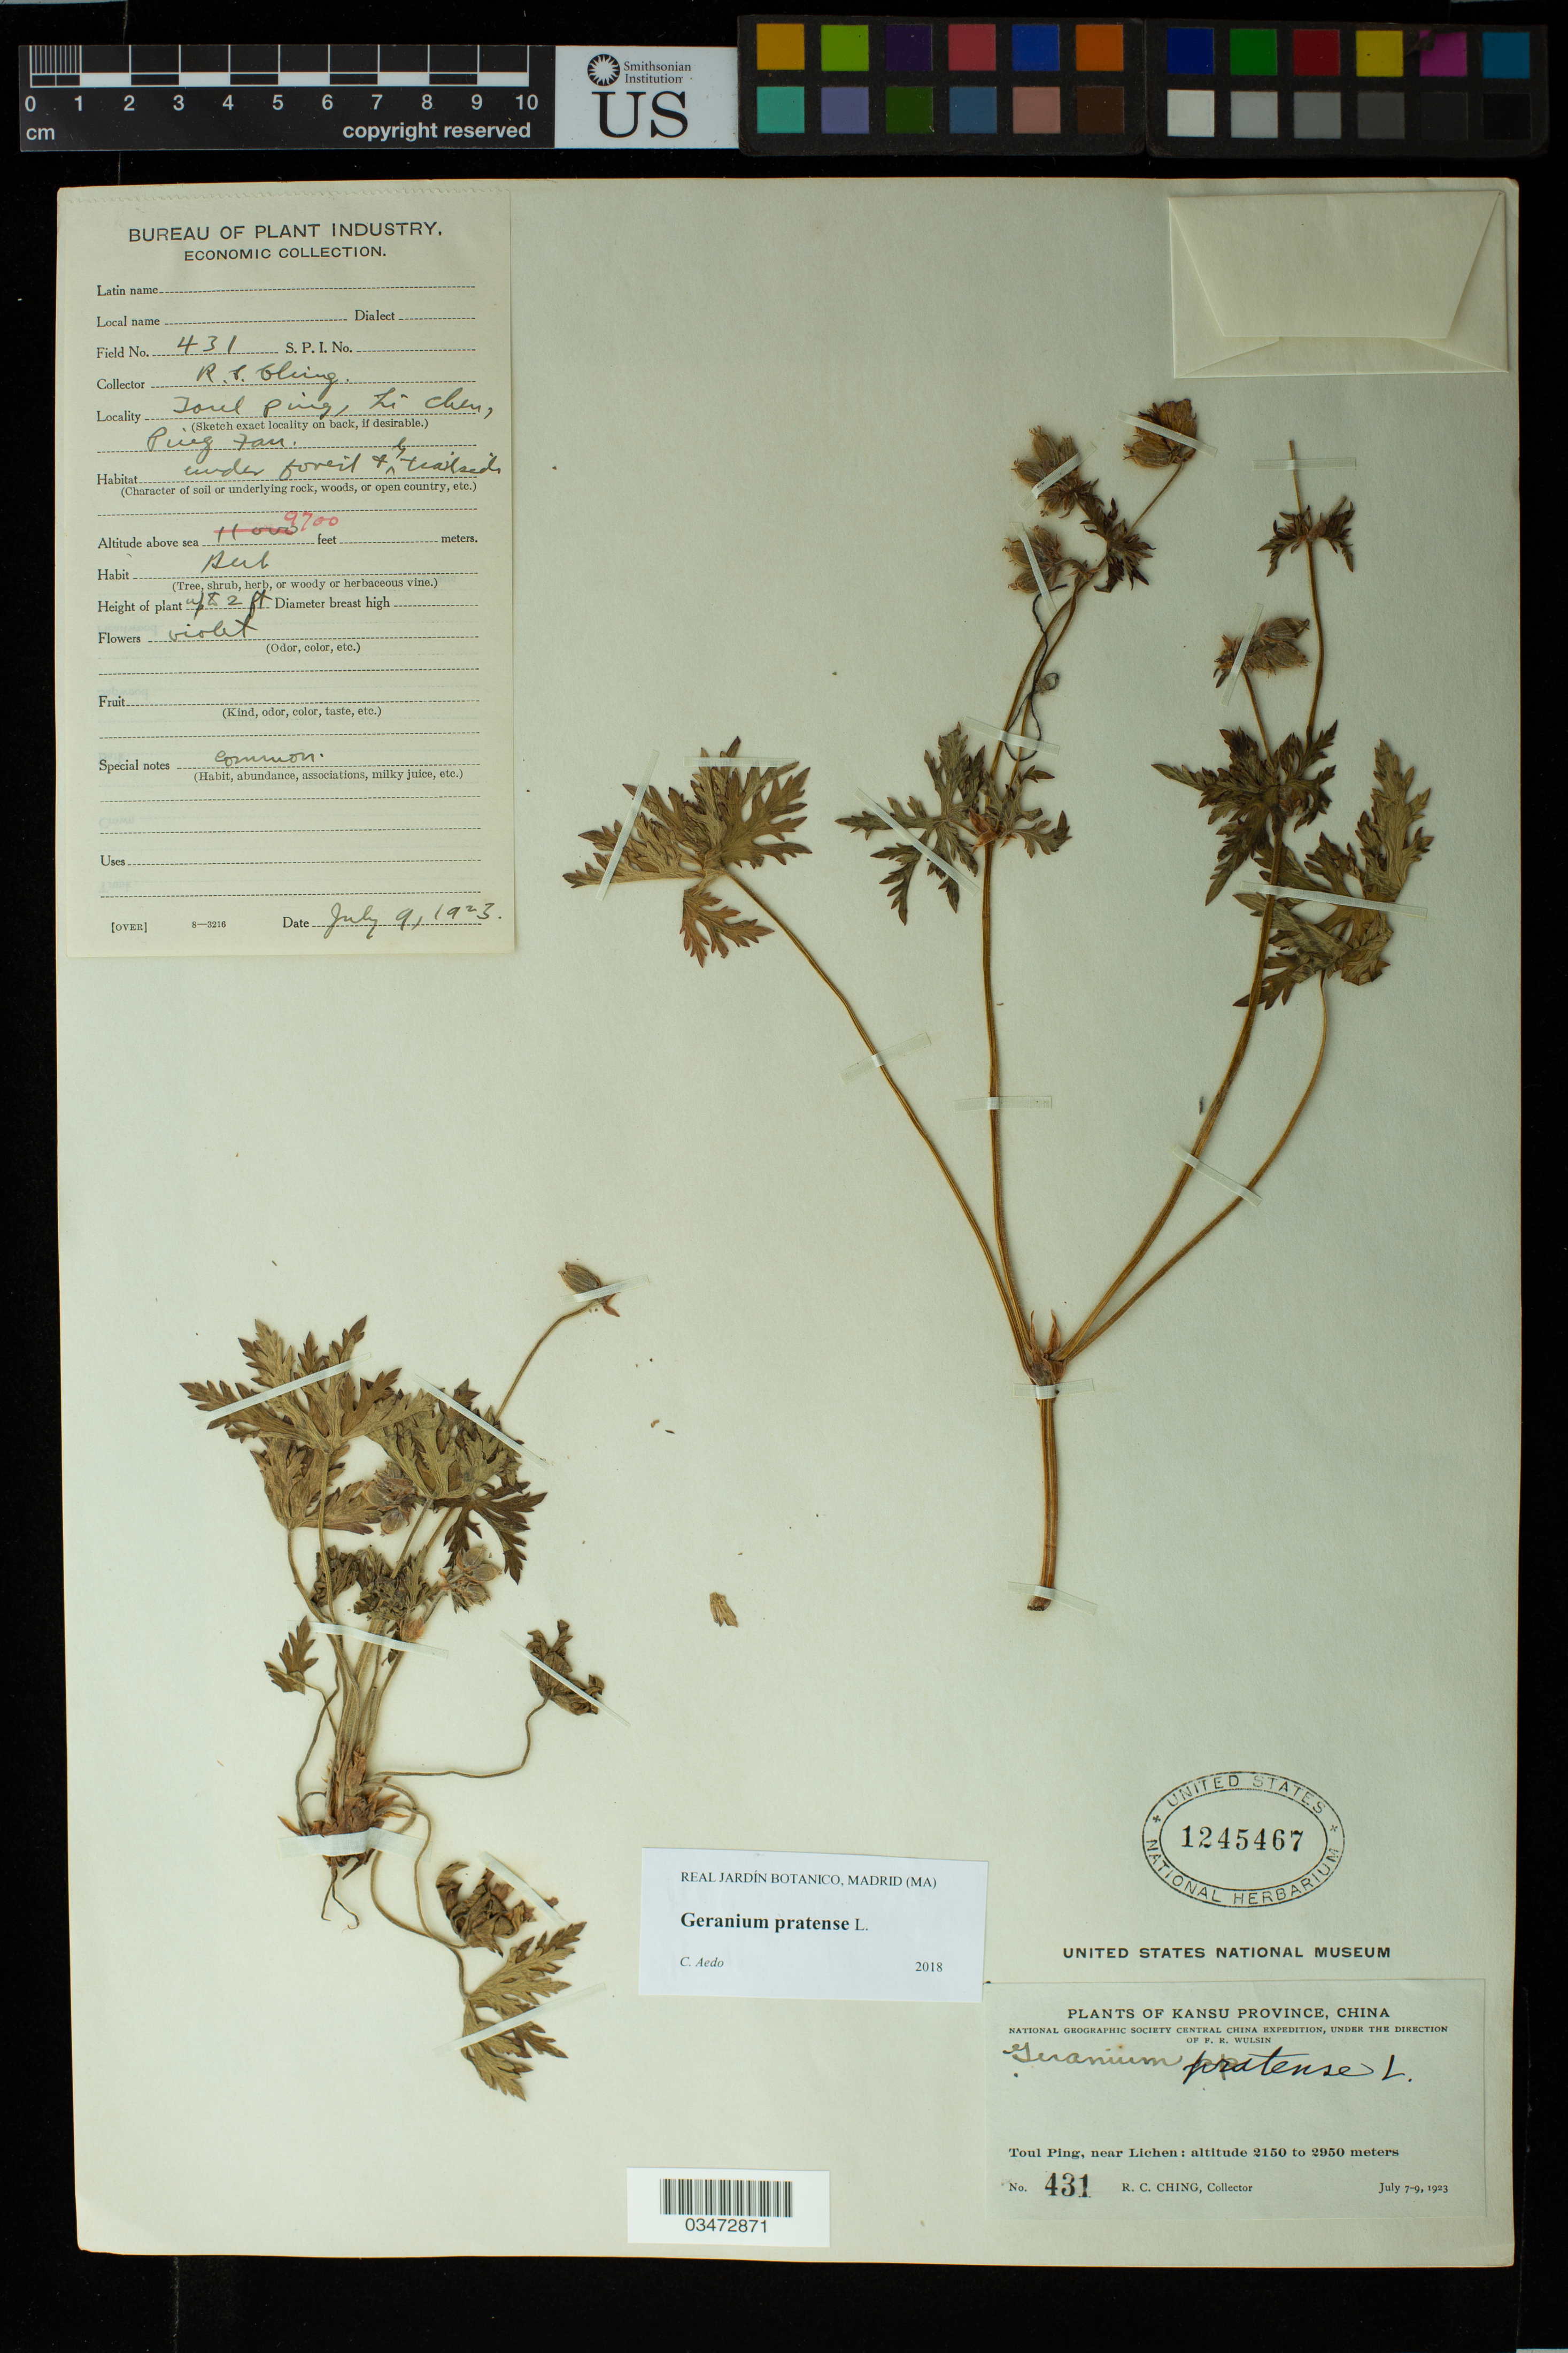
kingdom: Plantae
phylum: Tracheophyta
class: Magnoliopsida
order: Geraniales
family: Geraniaceae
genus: Geranium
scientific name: Geranium pratense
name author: L.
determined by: Aedo, C.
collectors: R. C. Ching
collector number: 431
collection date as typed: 07 Jul 1923 to 09 Jul 1923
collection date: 1923-07-07/1923-07-09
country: China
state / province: Gansu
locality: Toul ping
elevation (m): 2150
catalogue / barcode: US 1245467